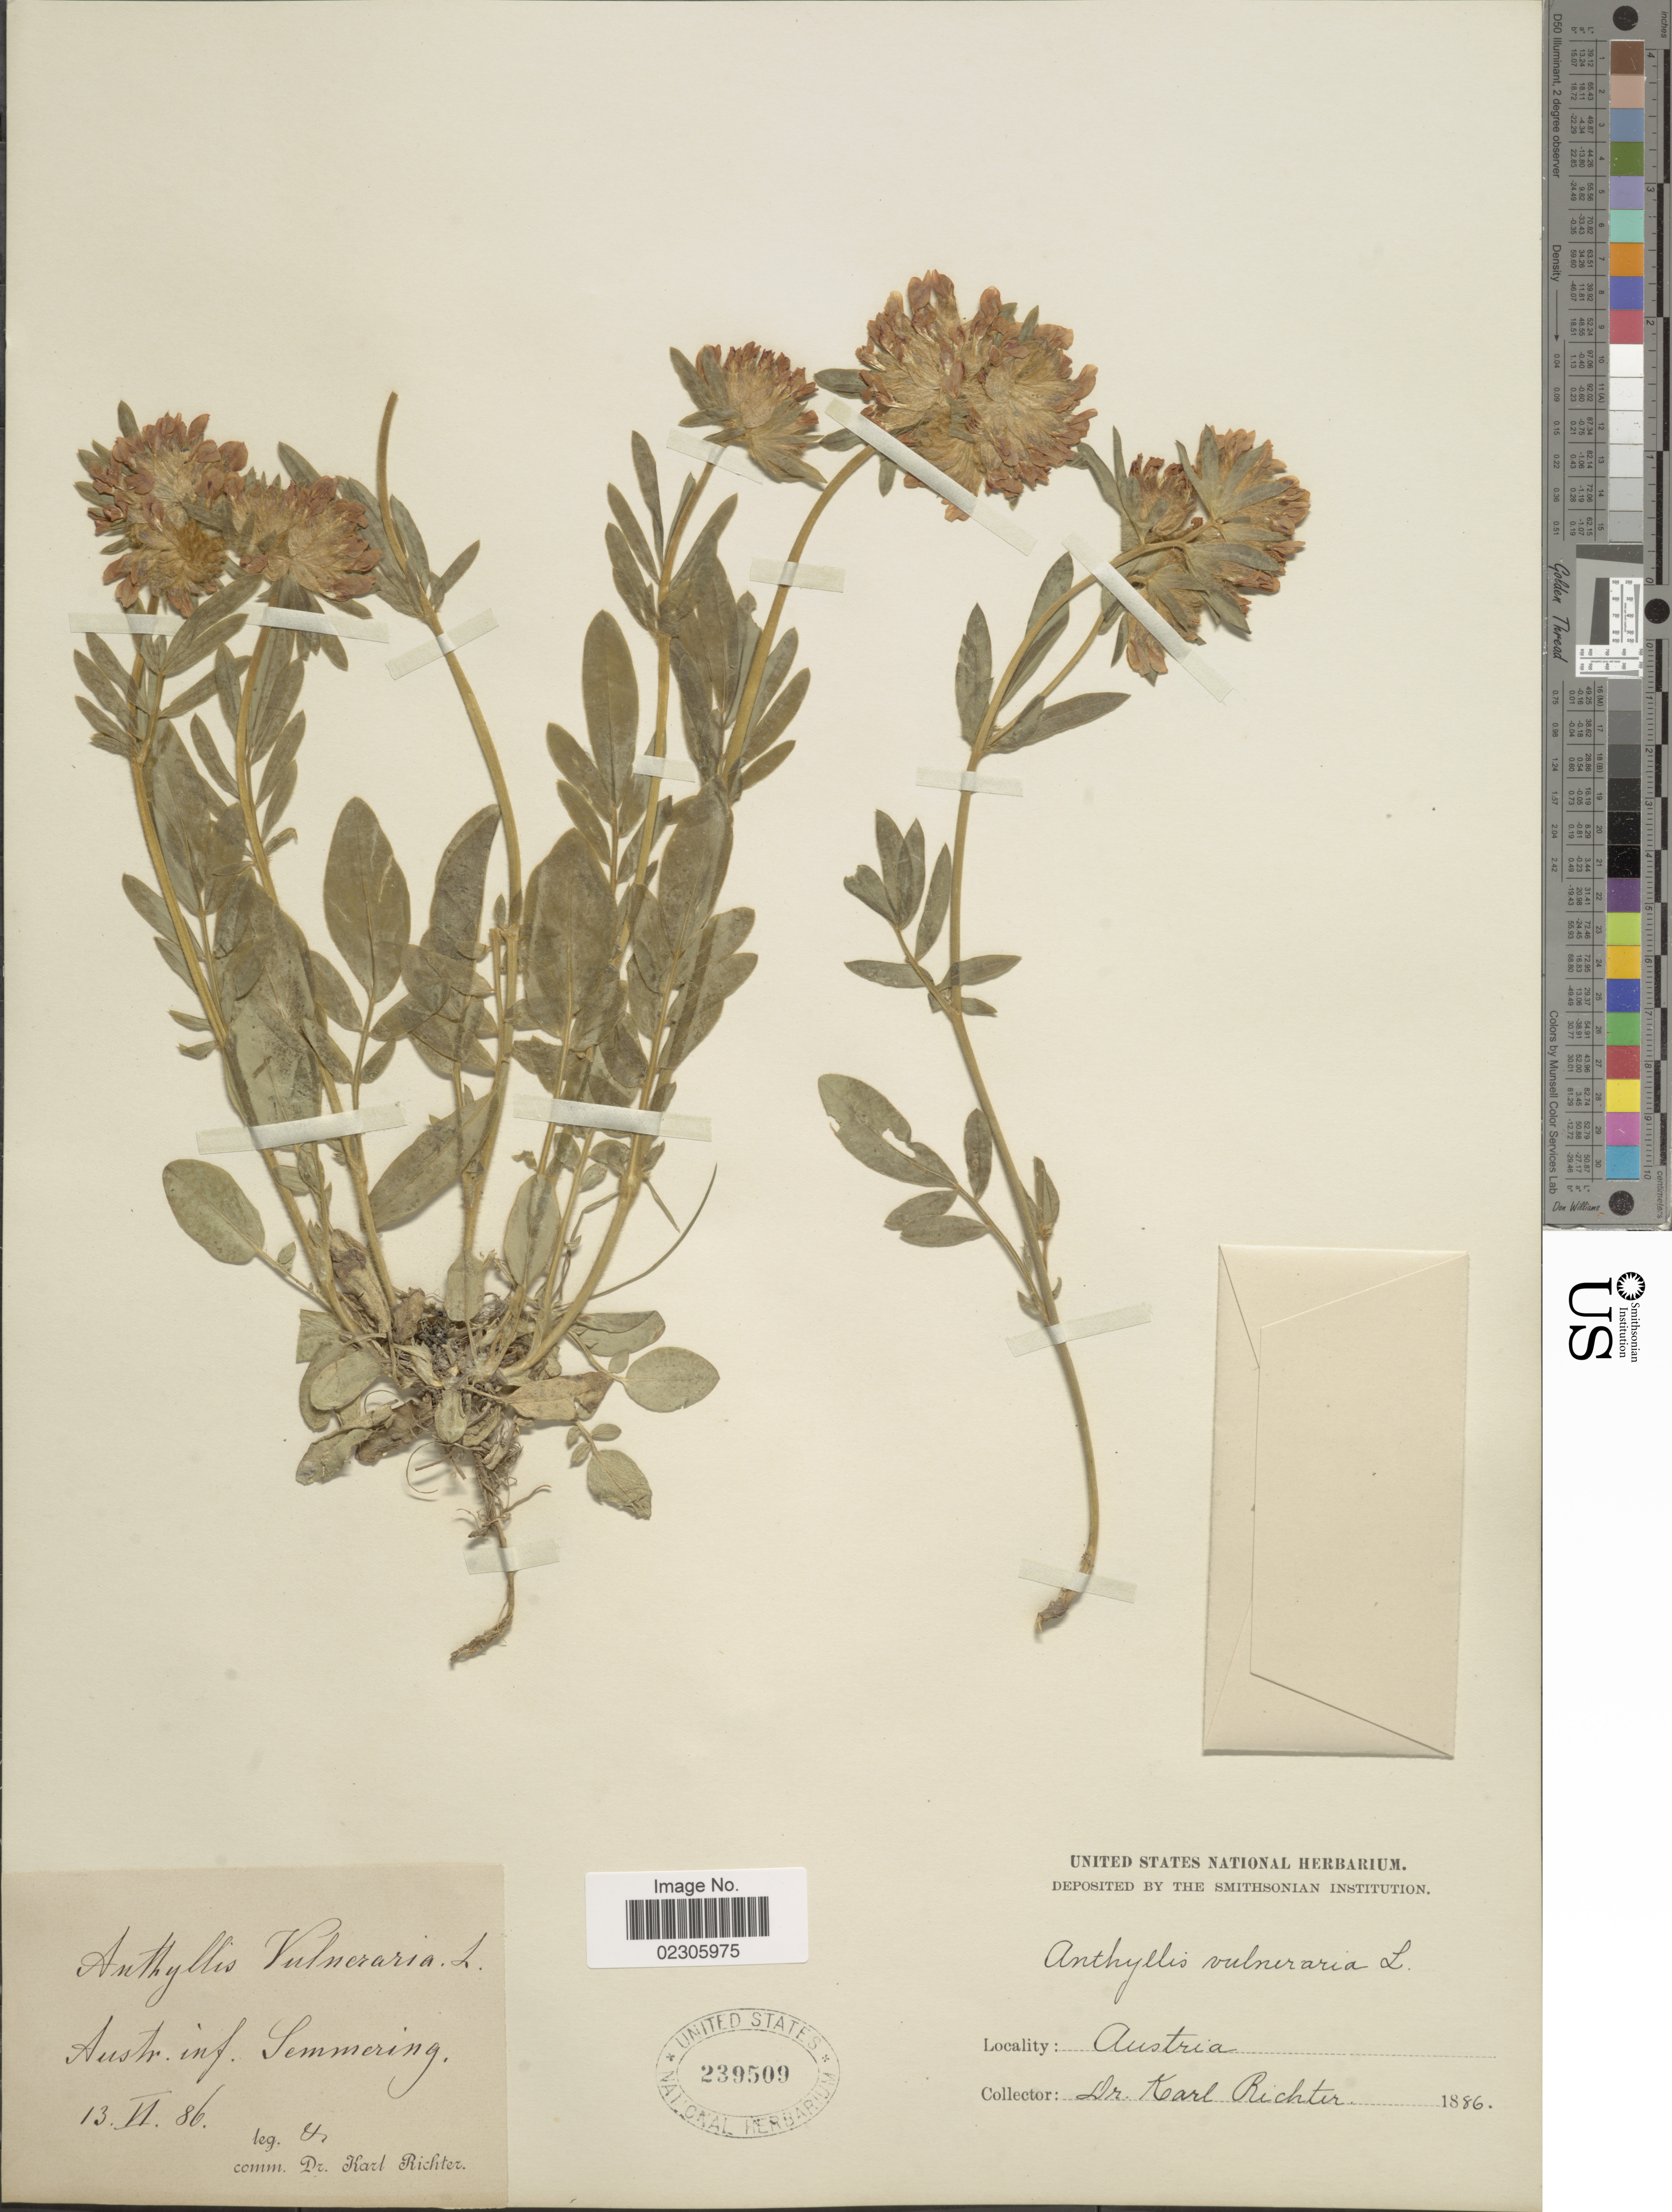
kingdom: Plantae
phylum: Tracheophyta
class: Magnoliopsida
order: Fabales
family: Fabaceae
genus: Anthyllis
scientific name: Anthyllis vulneraria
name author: L.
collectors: K. Richter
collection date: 1886-02-13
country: Austria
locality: Inf. Lemmering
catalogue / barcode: US 239509